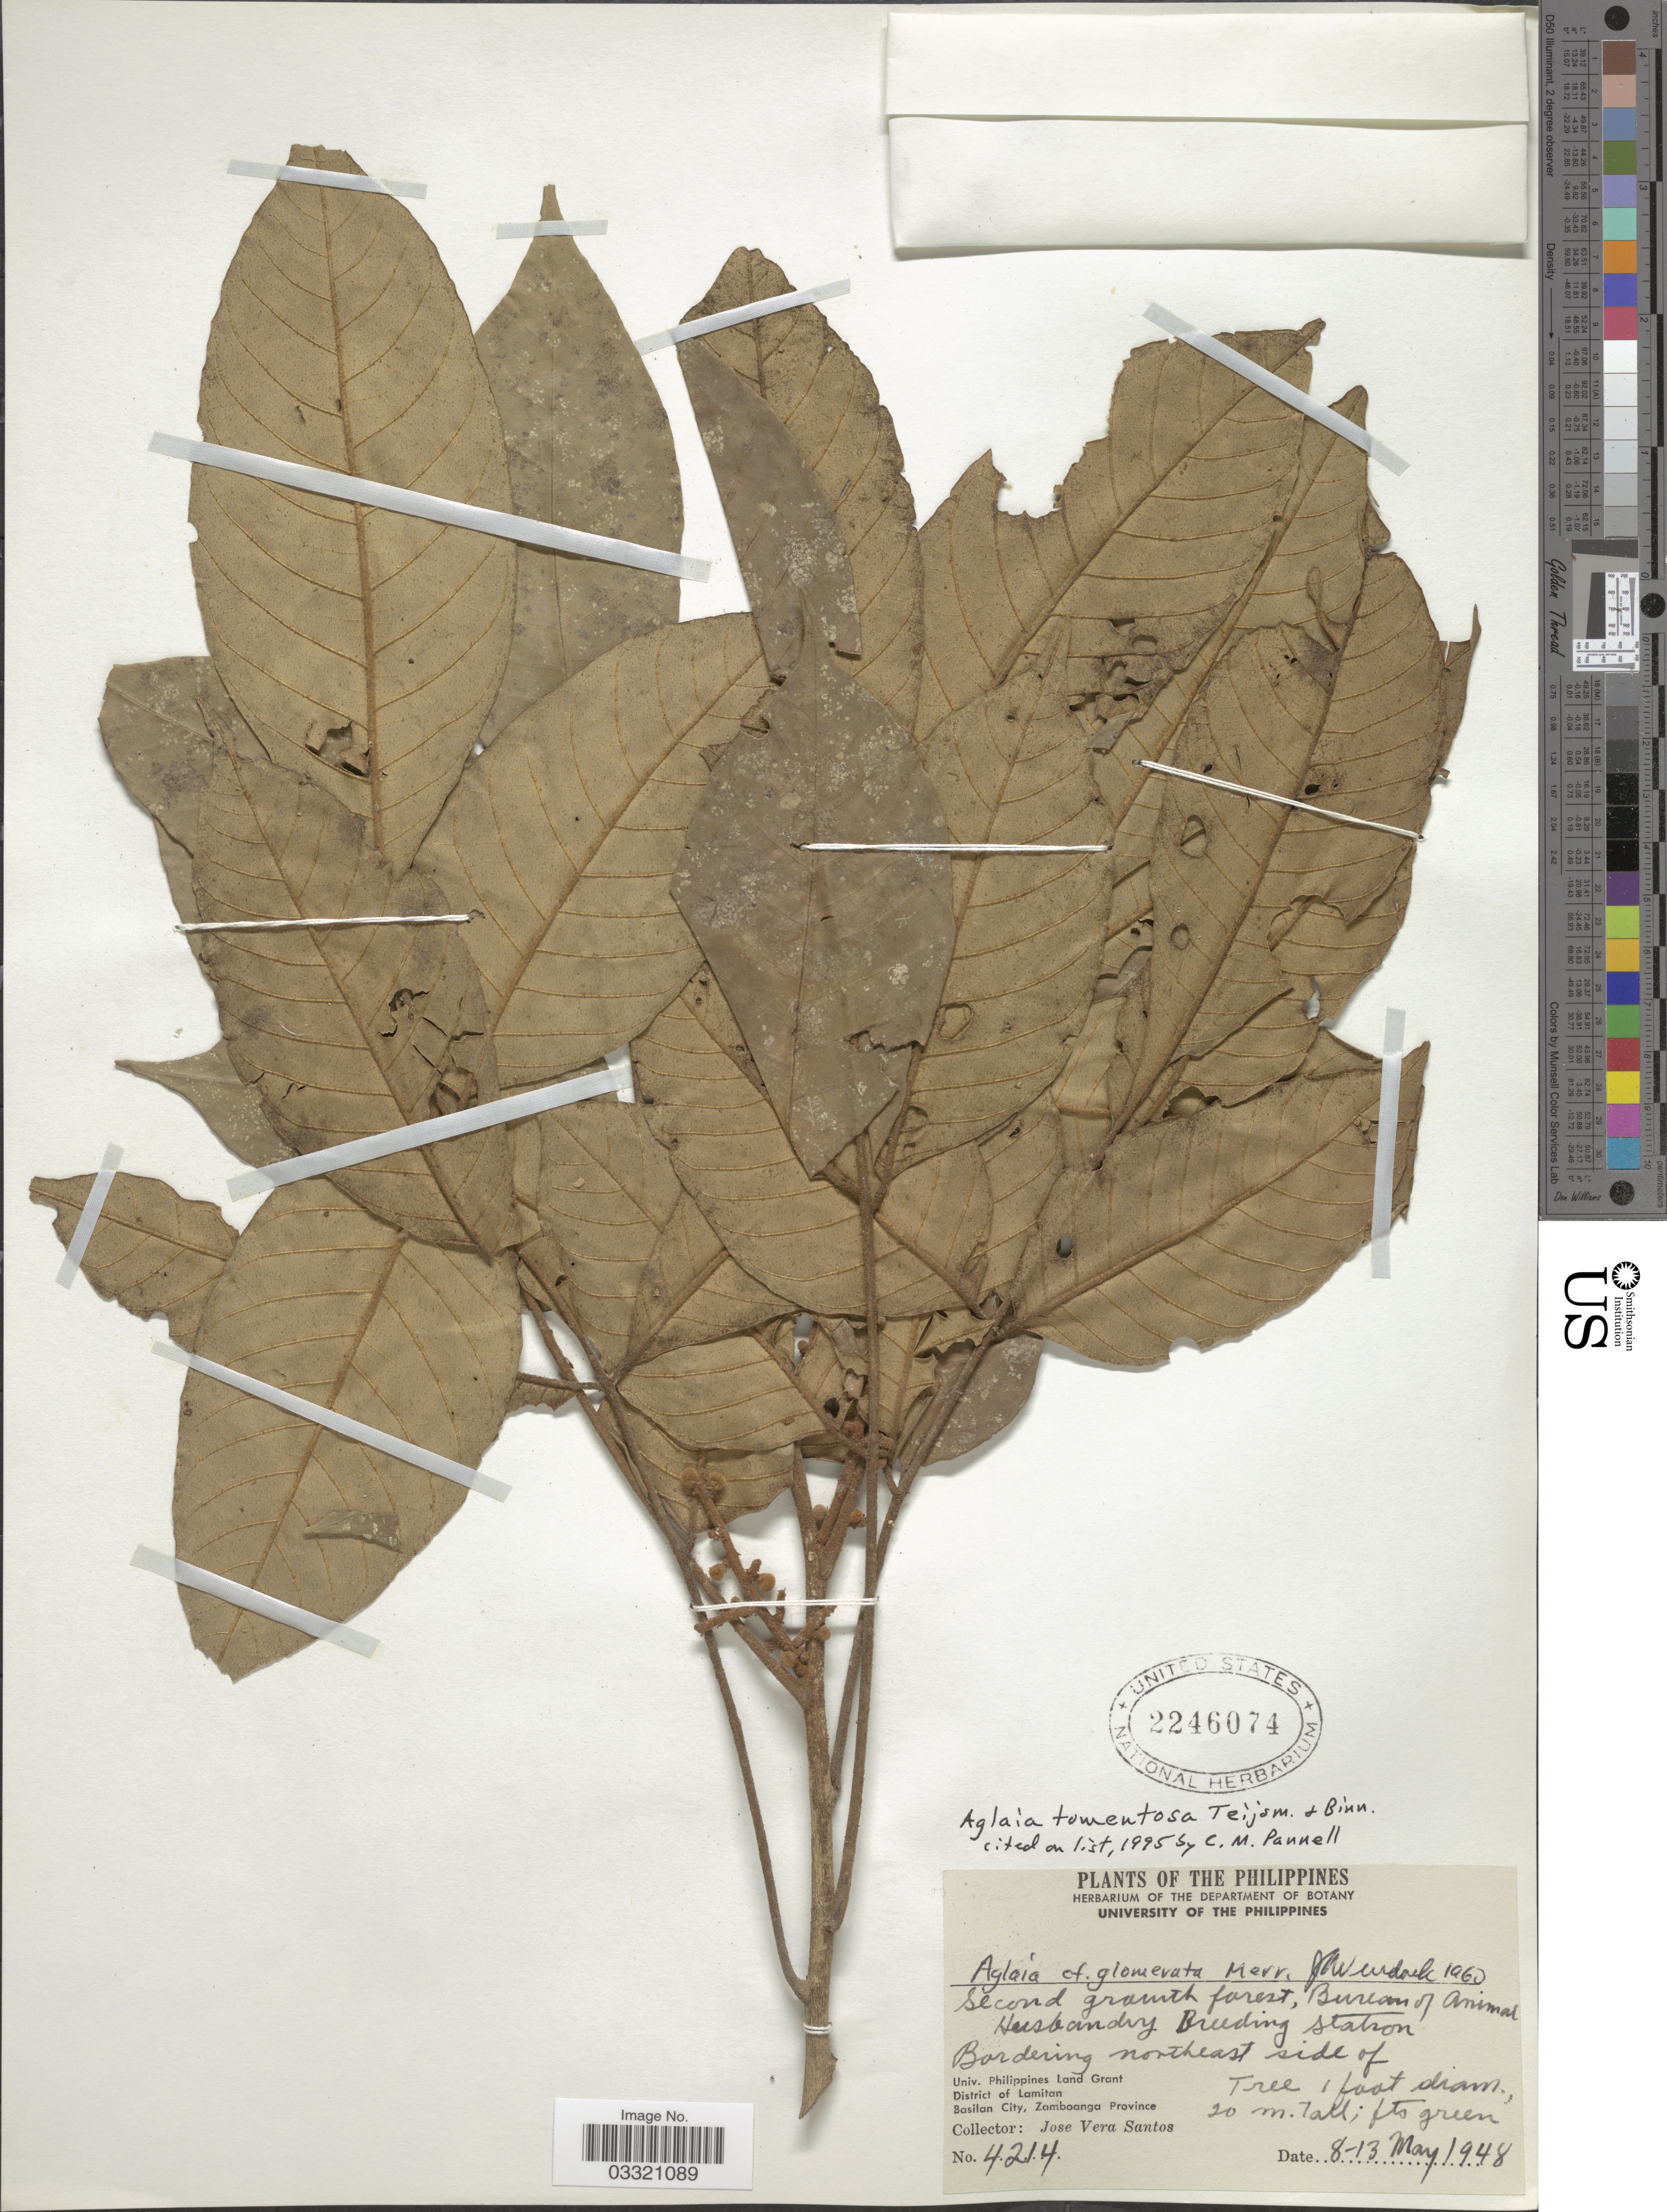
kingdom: Plantae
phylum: Tracheophyta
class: Magnoliopsida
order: Sapindales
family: Meliaceae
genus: Aglaia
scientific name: Aglaia tomentosa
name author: Teijsm. & Binn.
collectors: J. Santos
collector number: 4214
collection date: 1948-05-08/1948-05-13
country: Philippines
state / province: Muslim Mindanao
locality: Bureau of Animal Husbandry Breeding Station. [unsure placement] Bordering northeast side of Univ. Philippines Land Grant. District of Lamitan. Basilan City, Zamboanga Province.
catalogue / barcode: US 2246074